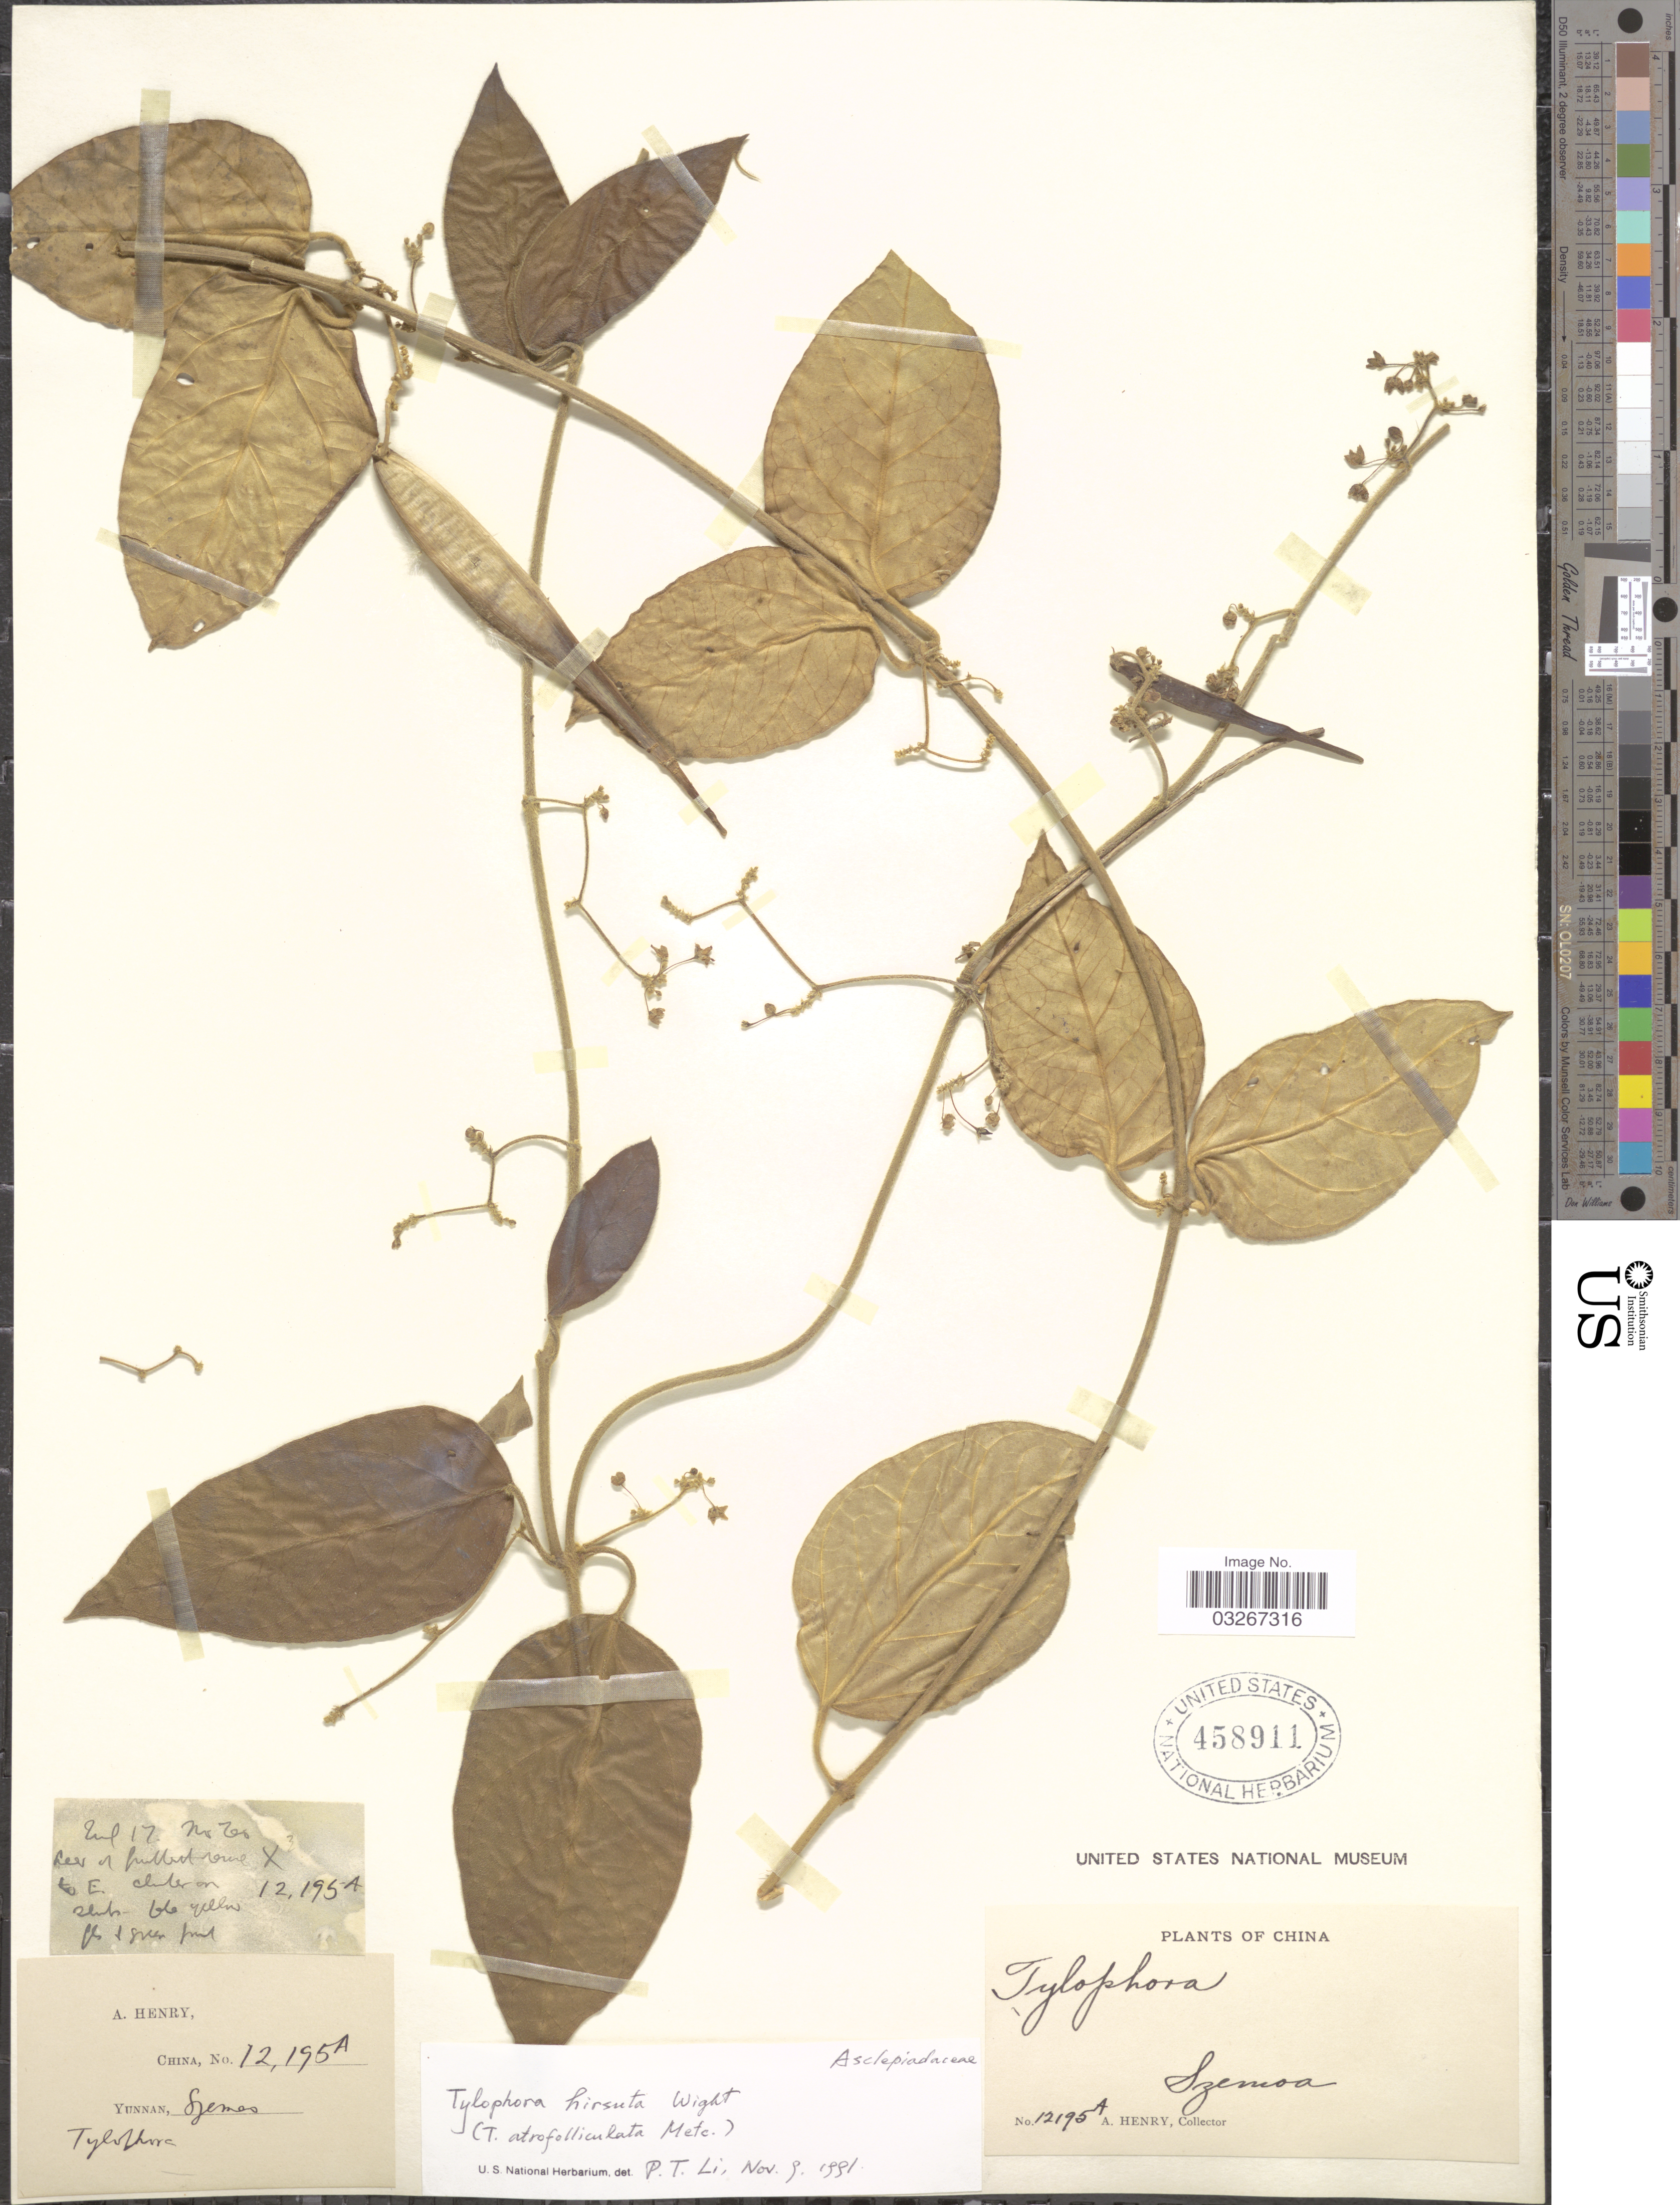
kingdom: Plantae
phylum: Tracheophyta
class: Magnoliopsida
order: Gentianales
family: Apocynaceae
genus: Tylophora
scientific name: Tylophora hirsuta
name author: (Wall.) Wight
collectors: A. Henry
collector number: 12195 A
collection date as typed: Transcribed d/m/y: /7/17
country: China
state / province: Yunnan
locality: Szemoa. No Teo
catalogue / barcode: US 458911